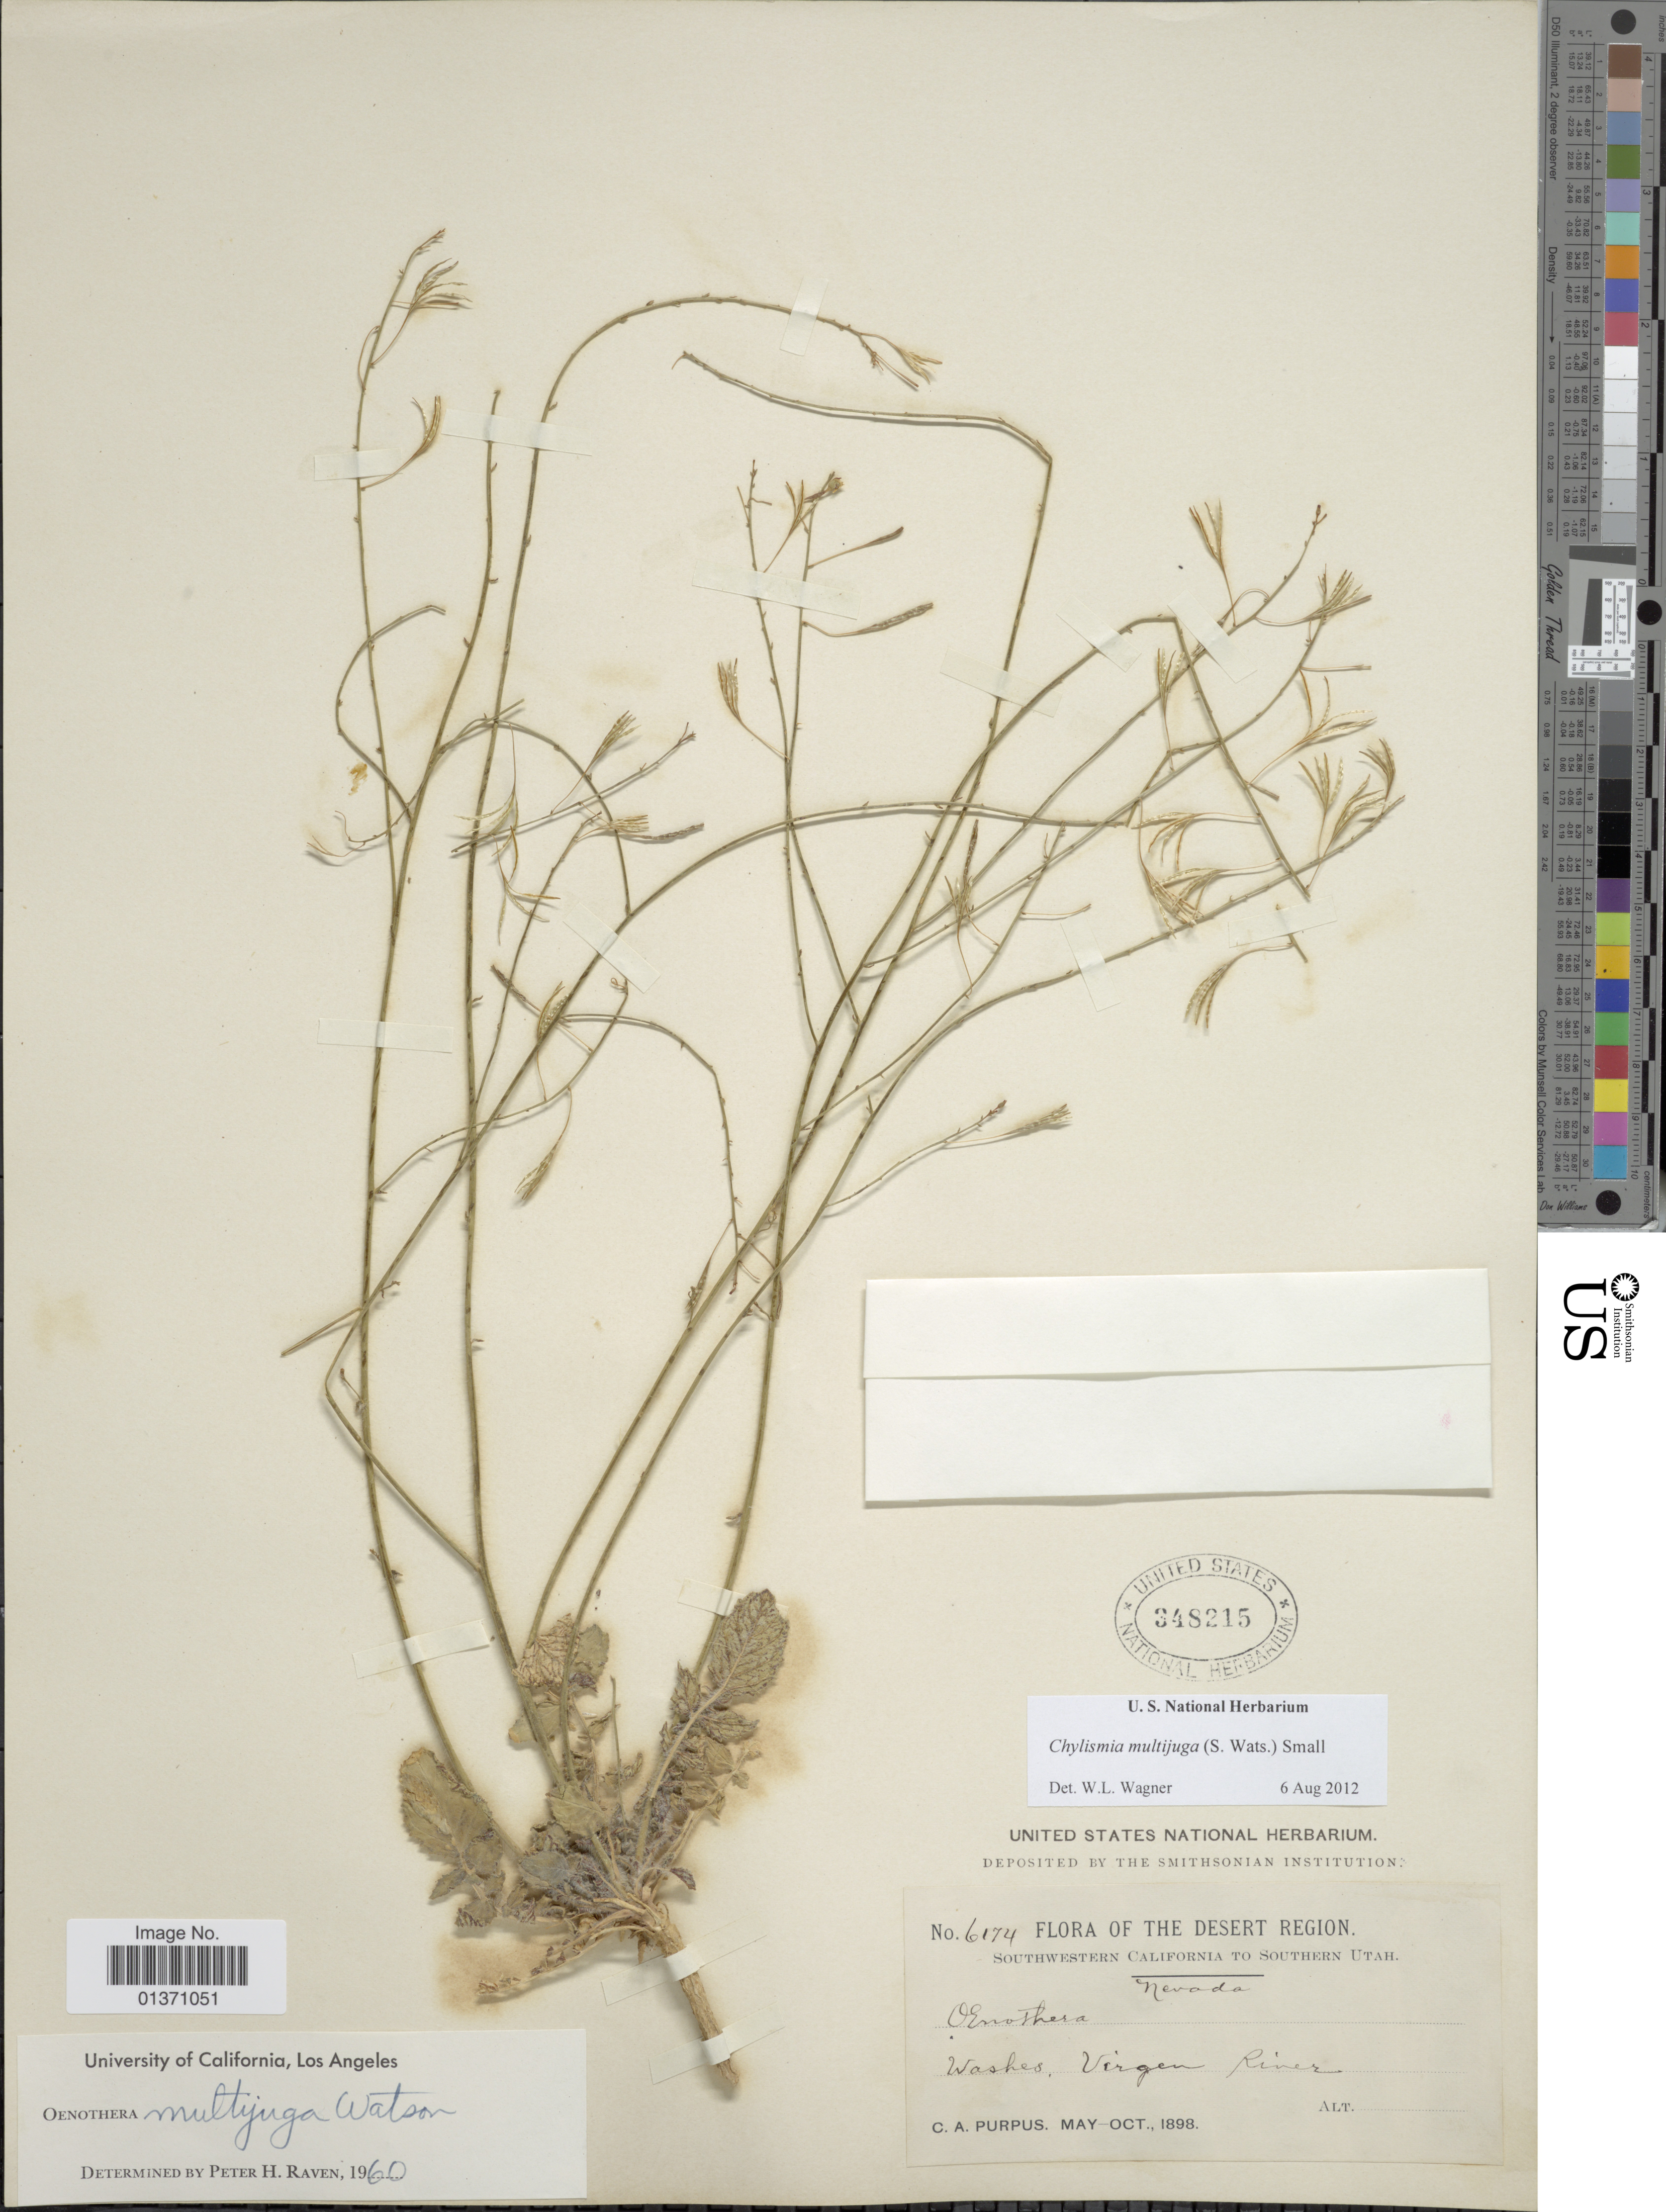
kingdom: Plantae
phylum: Tracheophyta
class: Magnoliopsida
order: Myrtales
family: Onagraceae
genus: Chylismia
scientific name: Chylismia multijuga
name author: (S. Watson) Small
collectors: C. A. Purpus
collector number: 6174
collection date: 1898-05/1898-10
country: United States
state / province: Nevada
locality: Desert Region, Southwestern California to Southern Utah, Washes, Virgen River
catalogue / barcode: US 348215